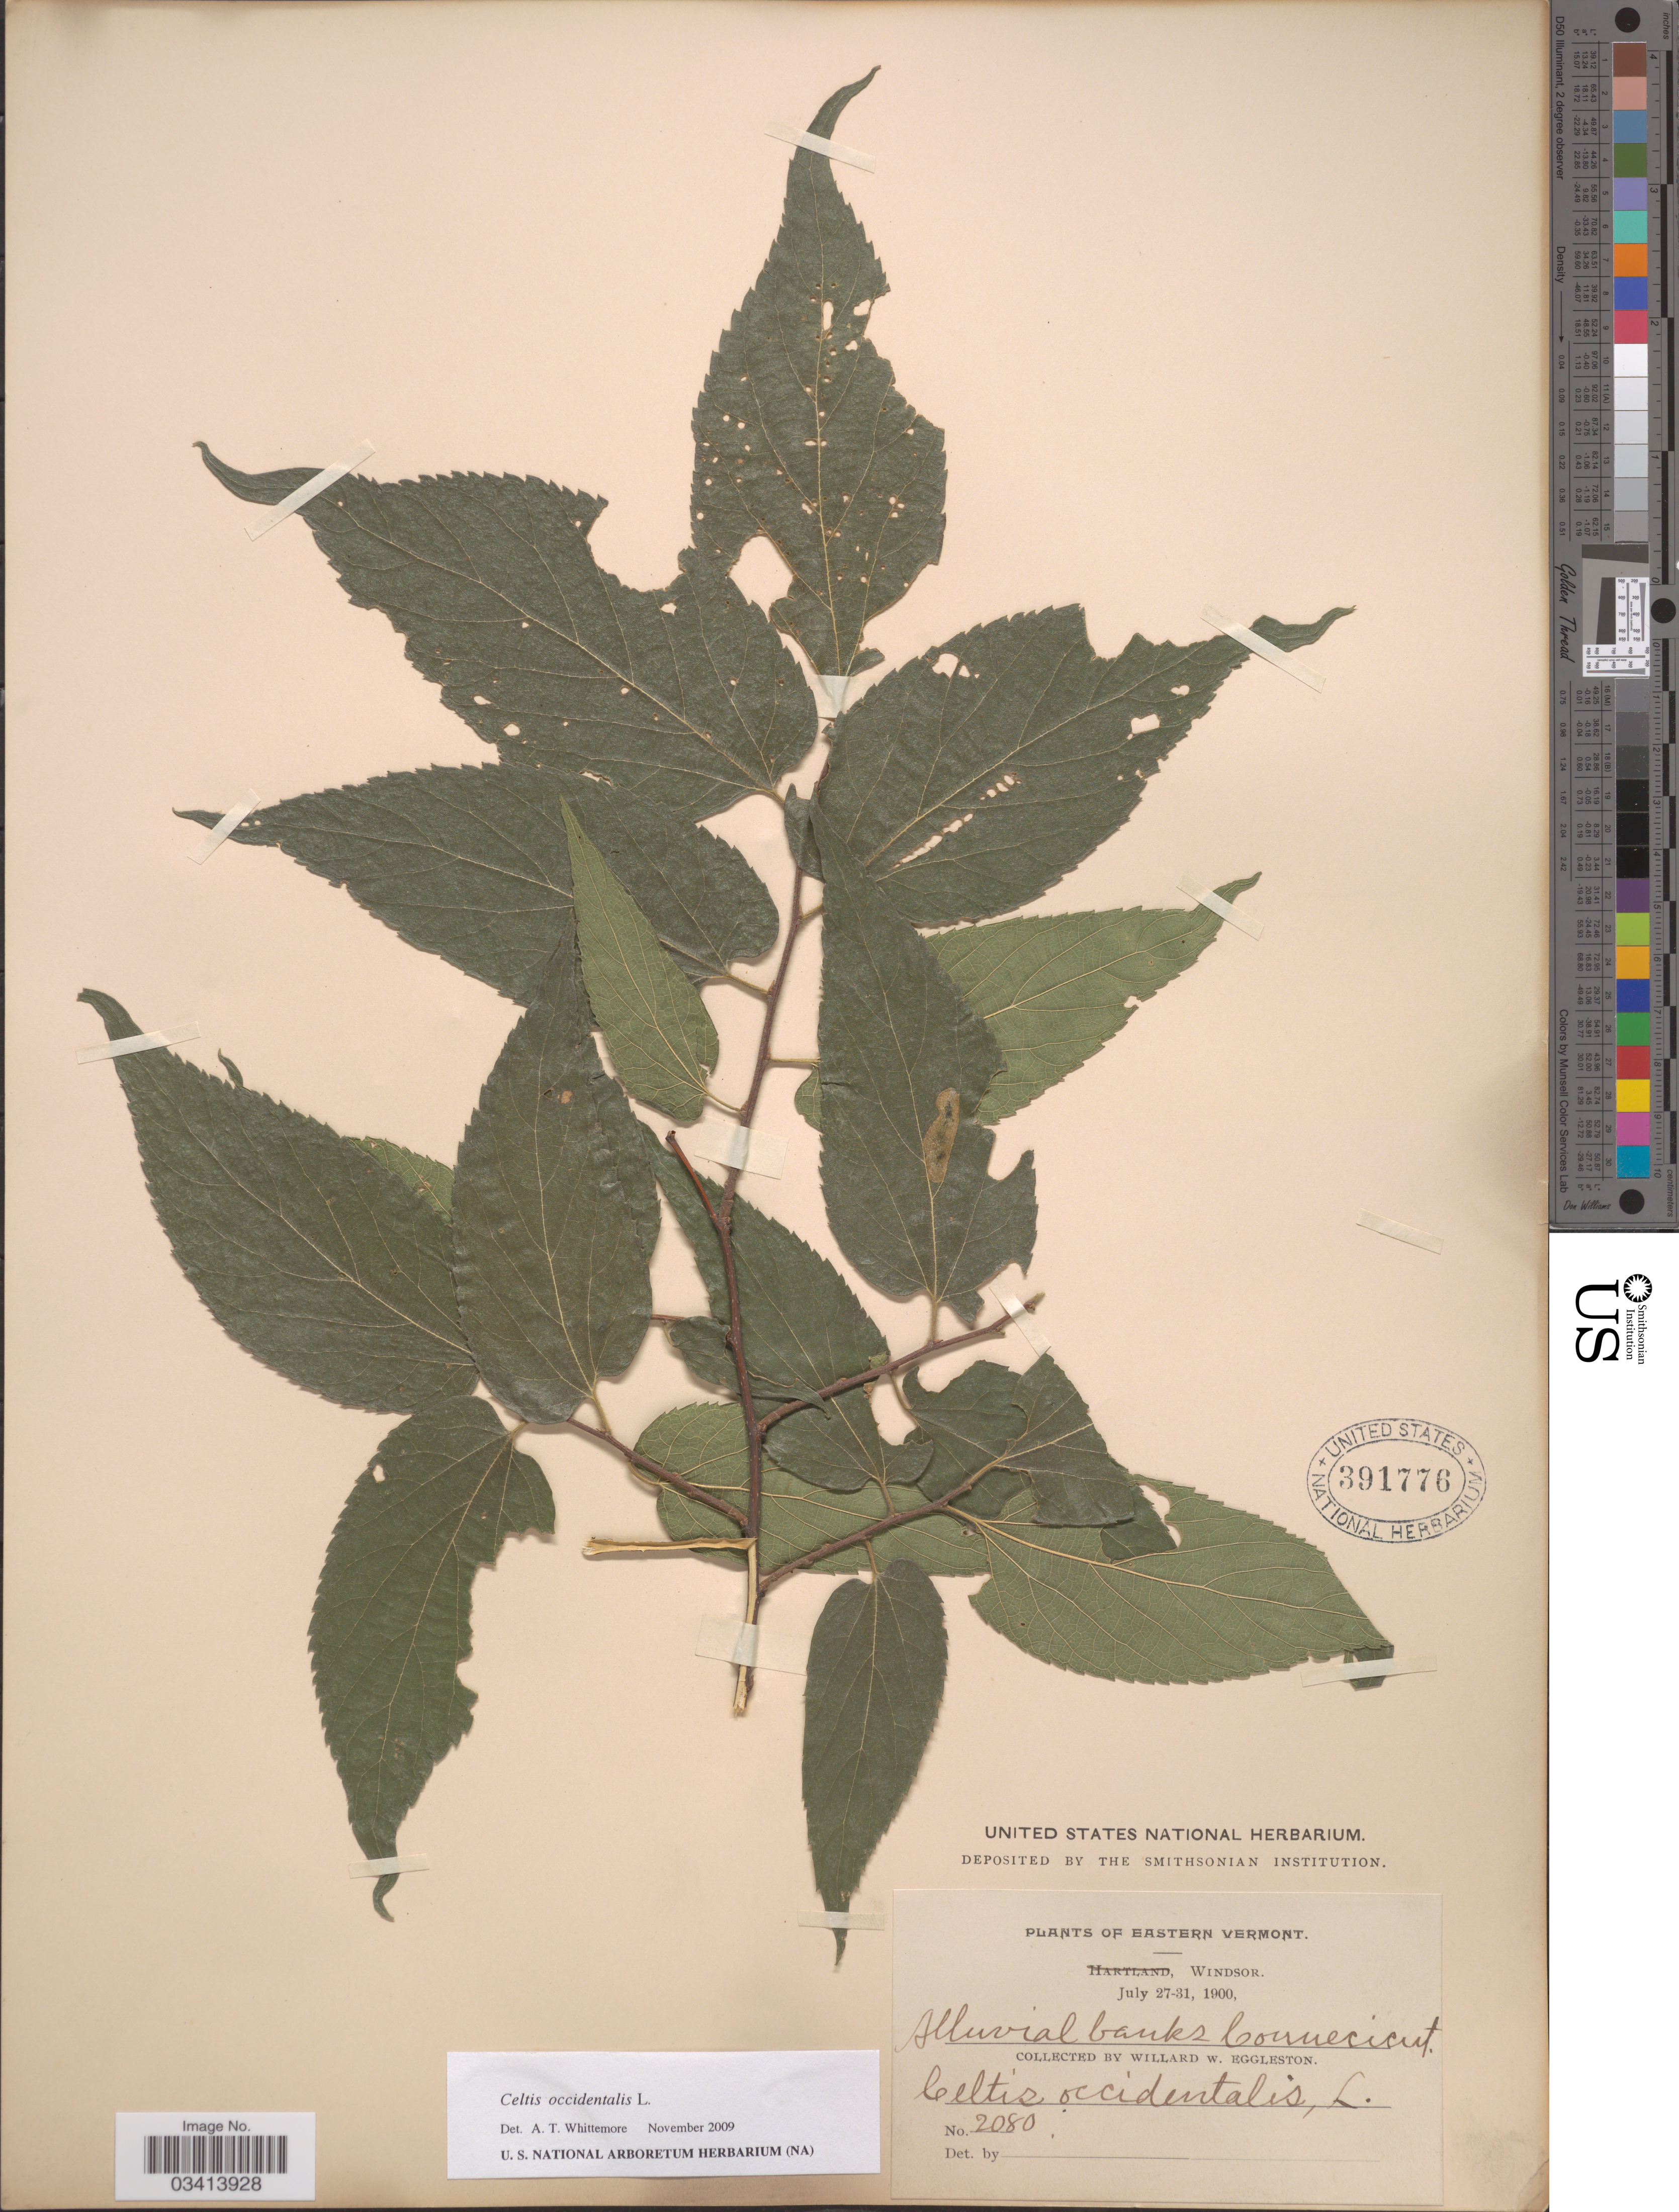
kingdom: Plantae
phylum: Tracheophyta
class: Magnoliopsida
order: Rosales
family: Cannabaceae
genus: Celtis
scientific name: Celtis occidentalis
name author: L.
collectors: W. W. Eggleston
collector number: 2080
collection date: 1900-07-27/1900-07-31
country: United States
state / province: Vermont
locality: Eastern Vermont. Windsor.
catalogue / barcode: US 391776